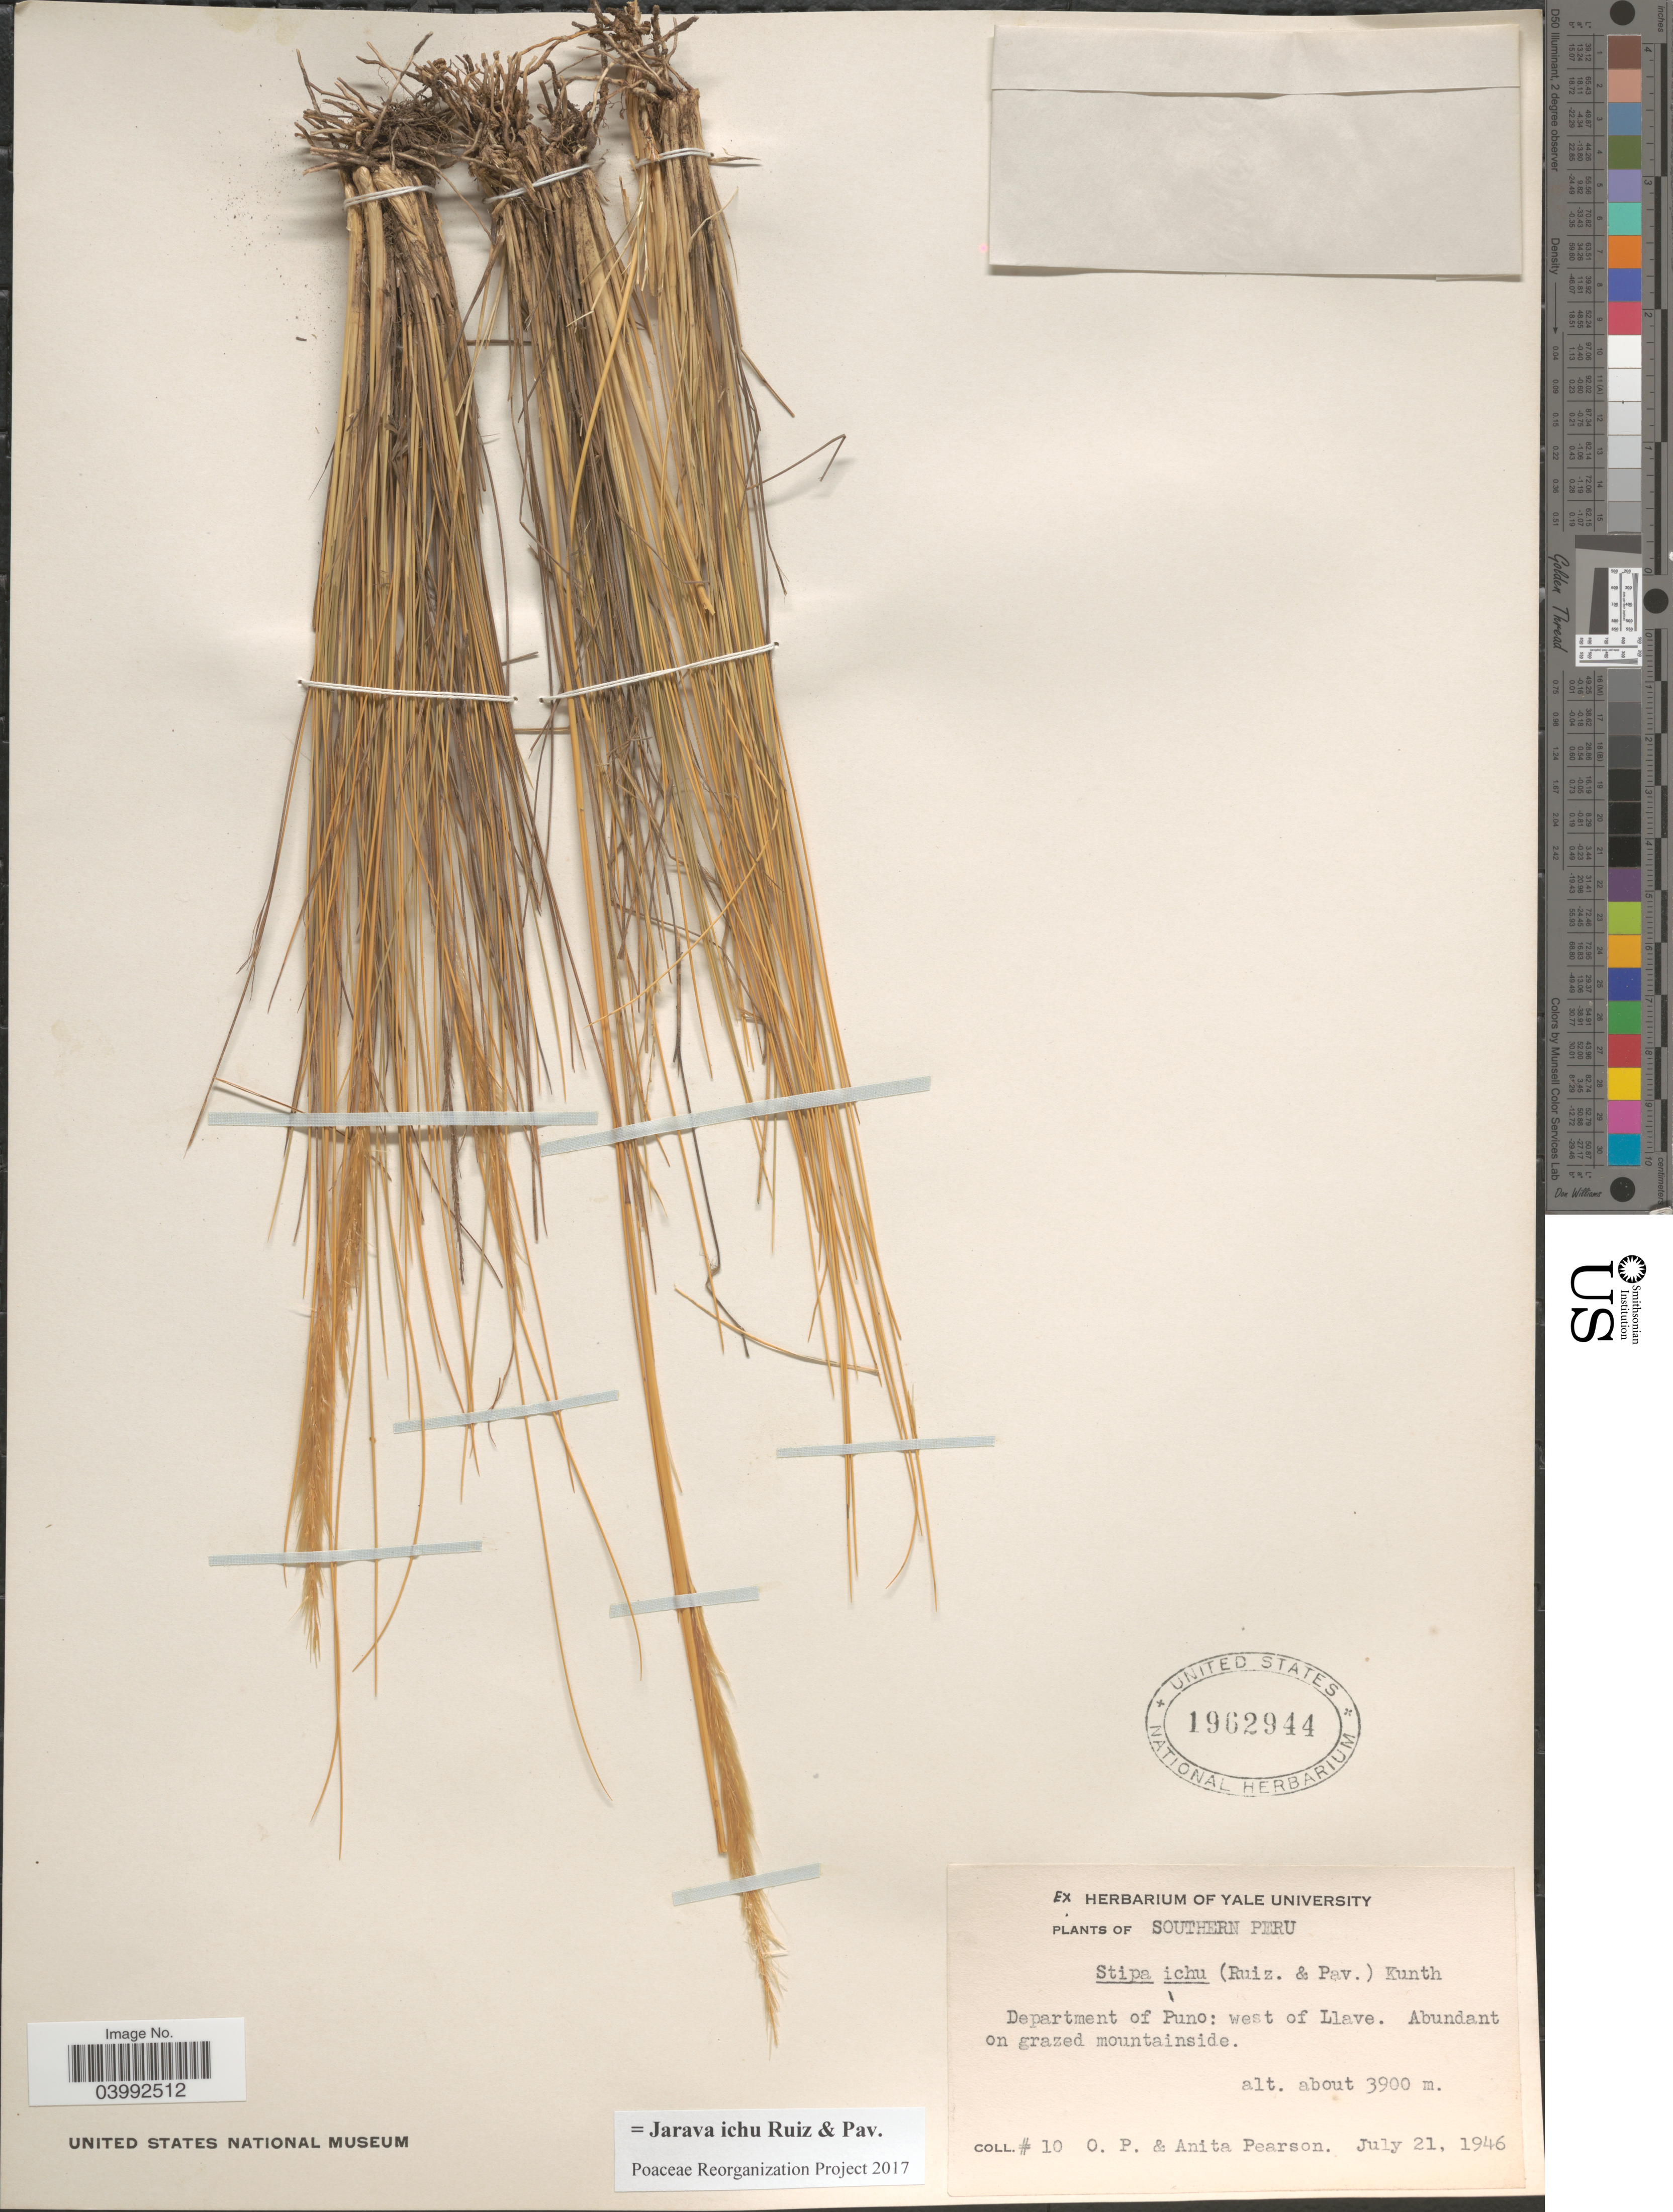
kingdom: Plantae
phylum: Tracheophyta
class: Liliopsida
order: Poales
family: Poaceae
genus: Jarava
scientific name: Jarava ichu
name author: Ruiz & Pav.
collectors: O. P. Pearson & A. Pearson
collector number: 10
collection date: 1946-07-21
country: Peru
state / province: Puno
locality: Southern Peru. Department of Puno: west of Llave.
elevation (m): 3900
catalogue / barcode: US 1962944